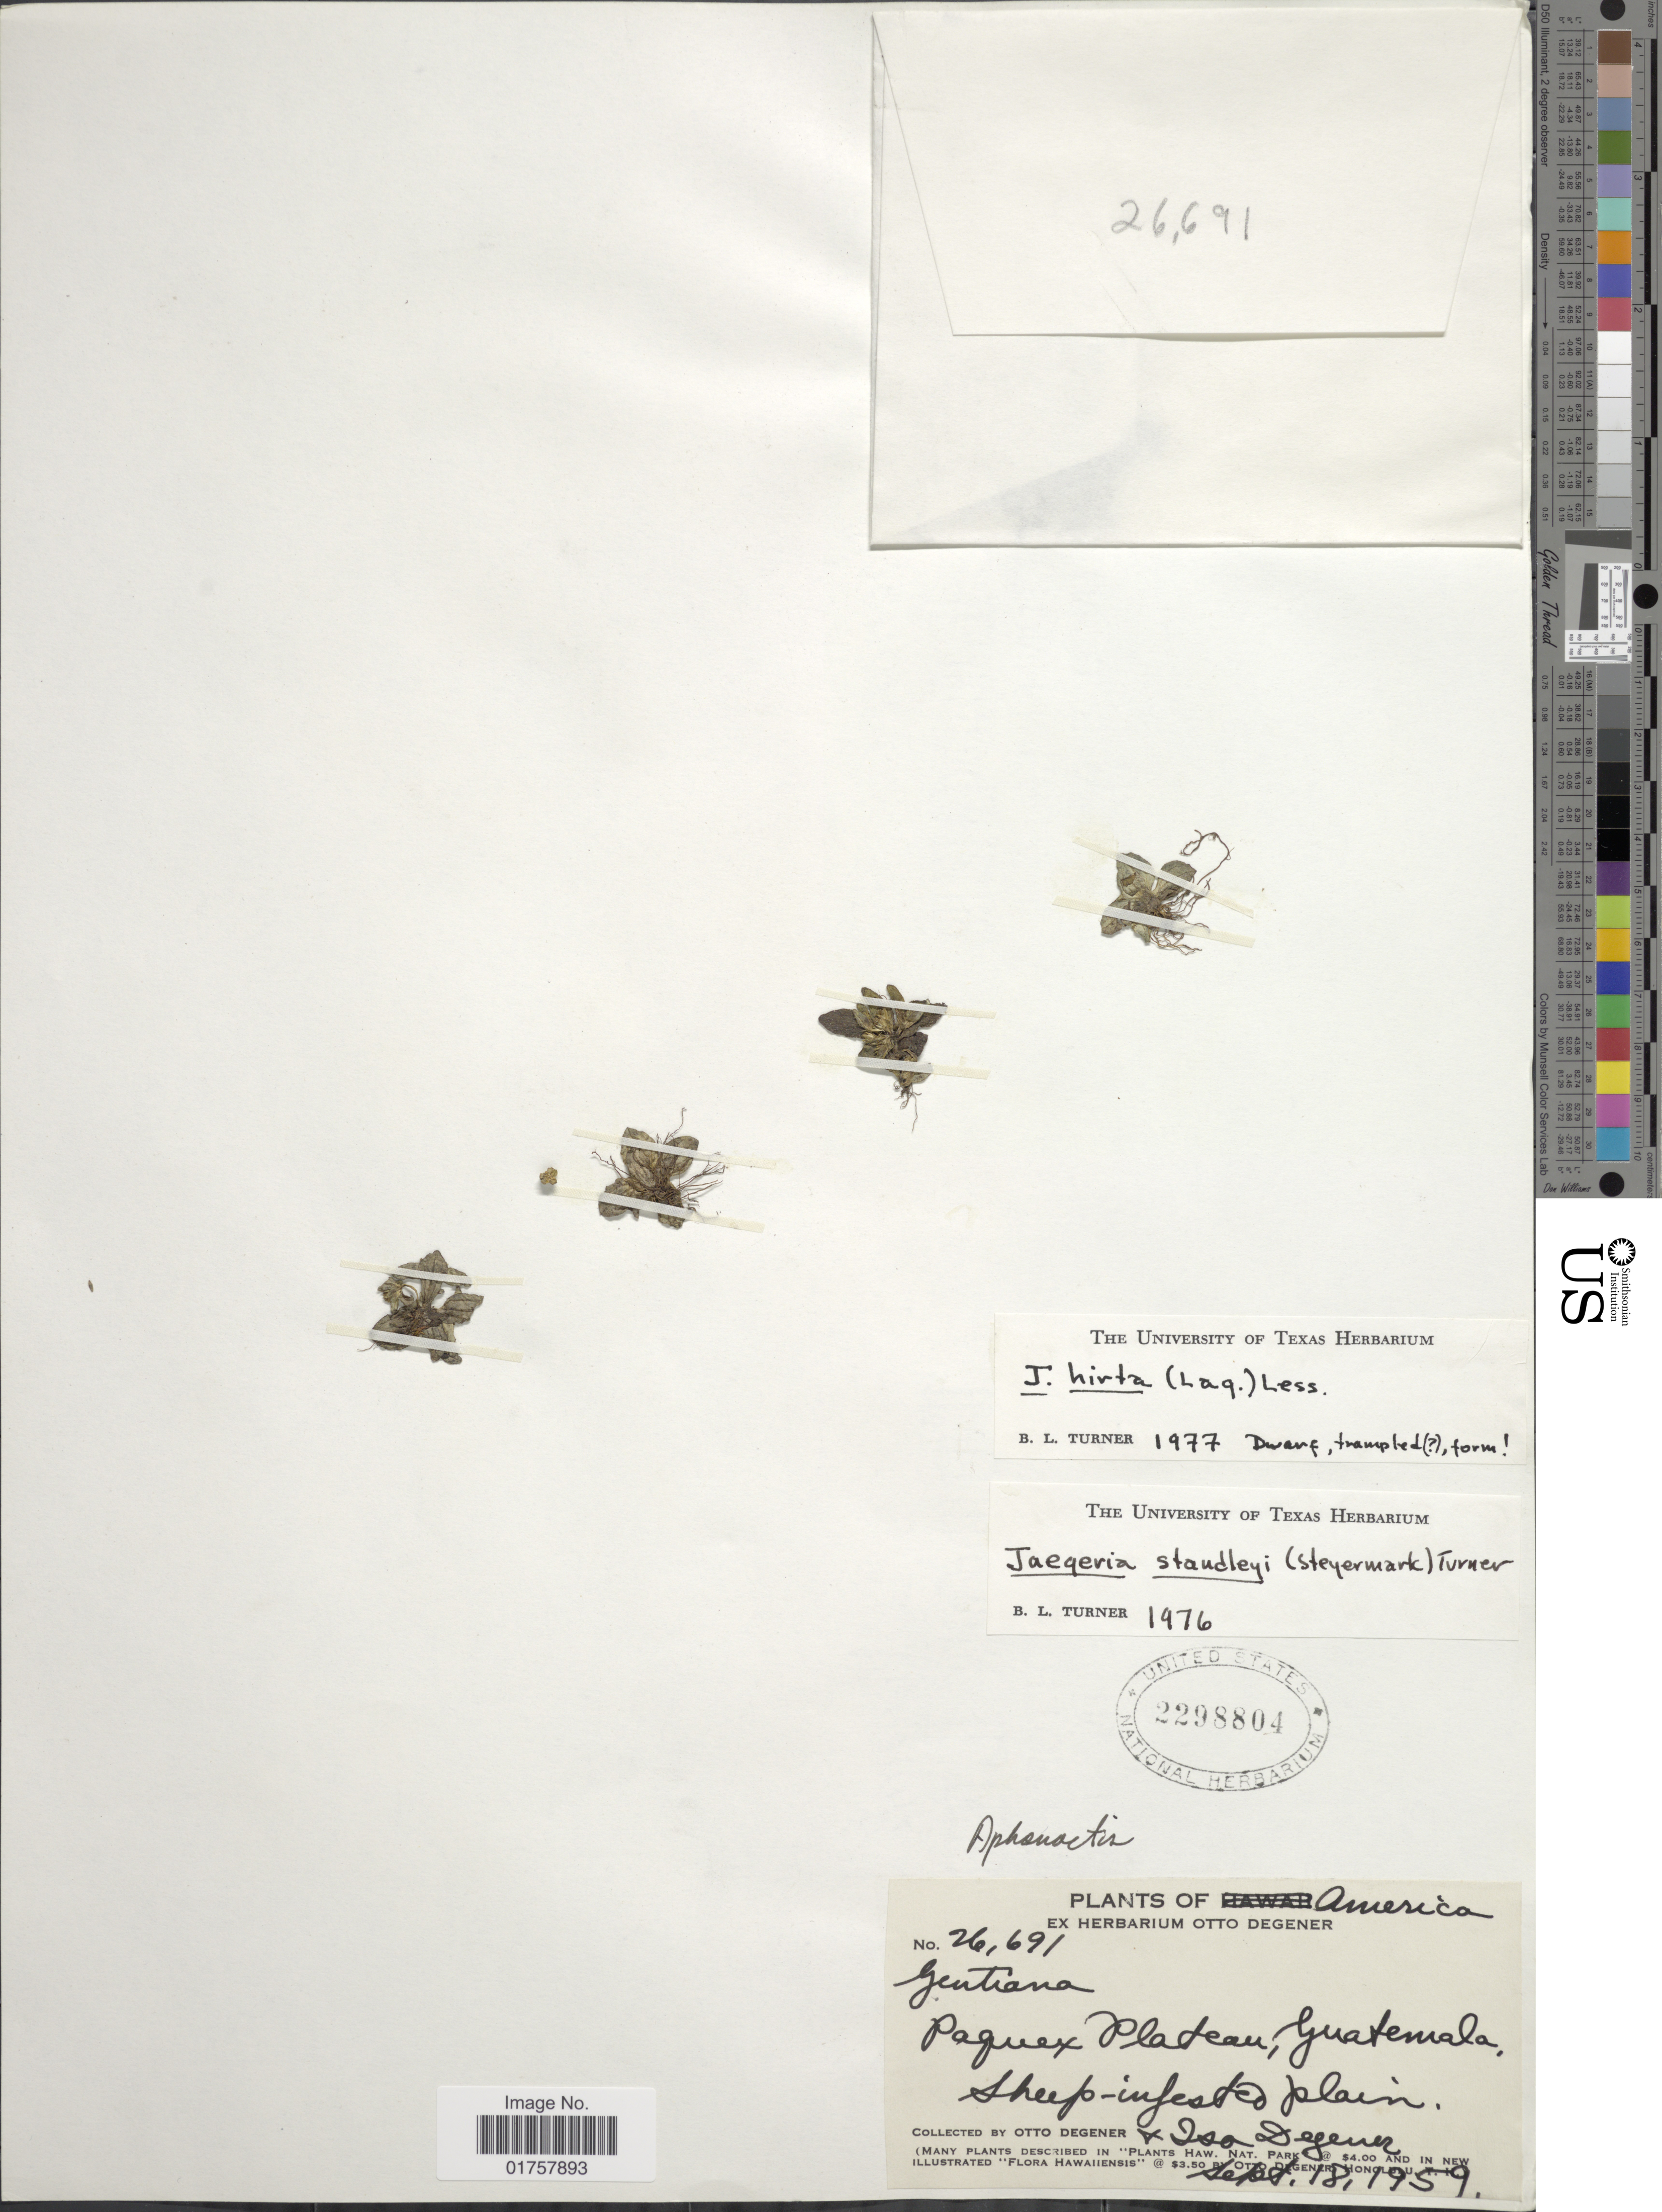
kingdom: Plantae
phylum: Tracheophyta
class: Magnoliopsida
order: Asterales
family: Asteraceae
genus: Jaegeria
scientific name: Jaegeria hirta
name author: (Lag.) Less.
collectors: O. Degener & I. Degener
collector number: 26691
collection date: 1959-09-18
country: Guatemala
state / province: Guatemala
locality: America, Paquex Plateau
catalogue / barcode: US 2298804